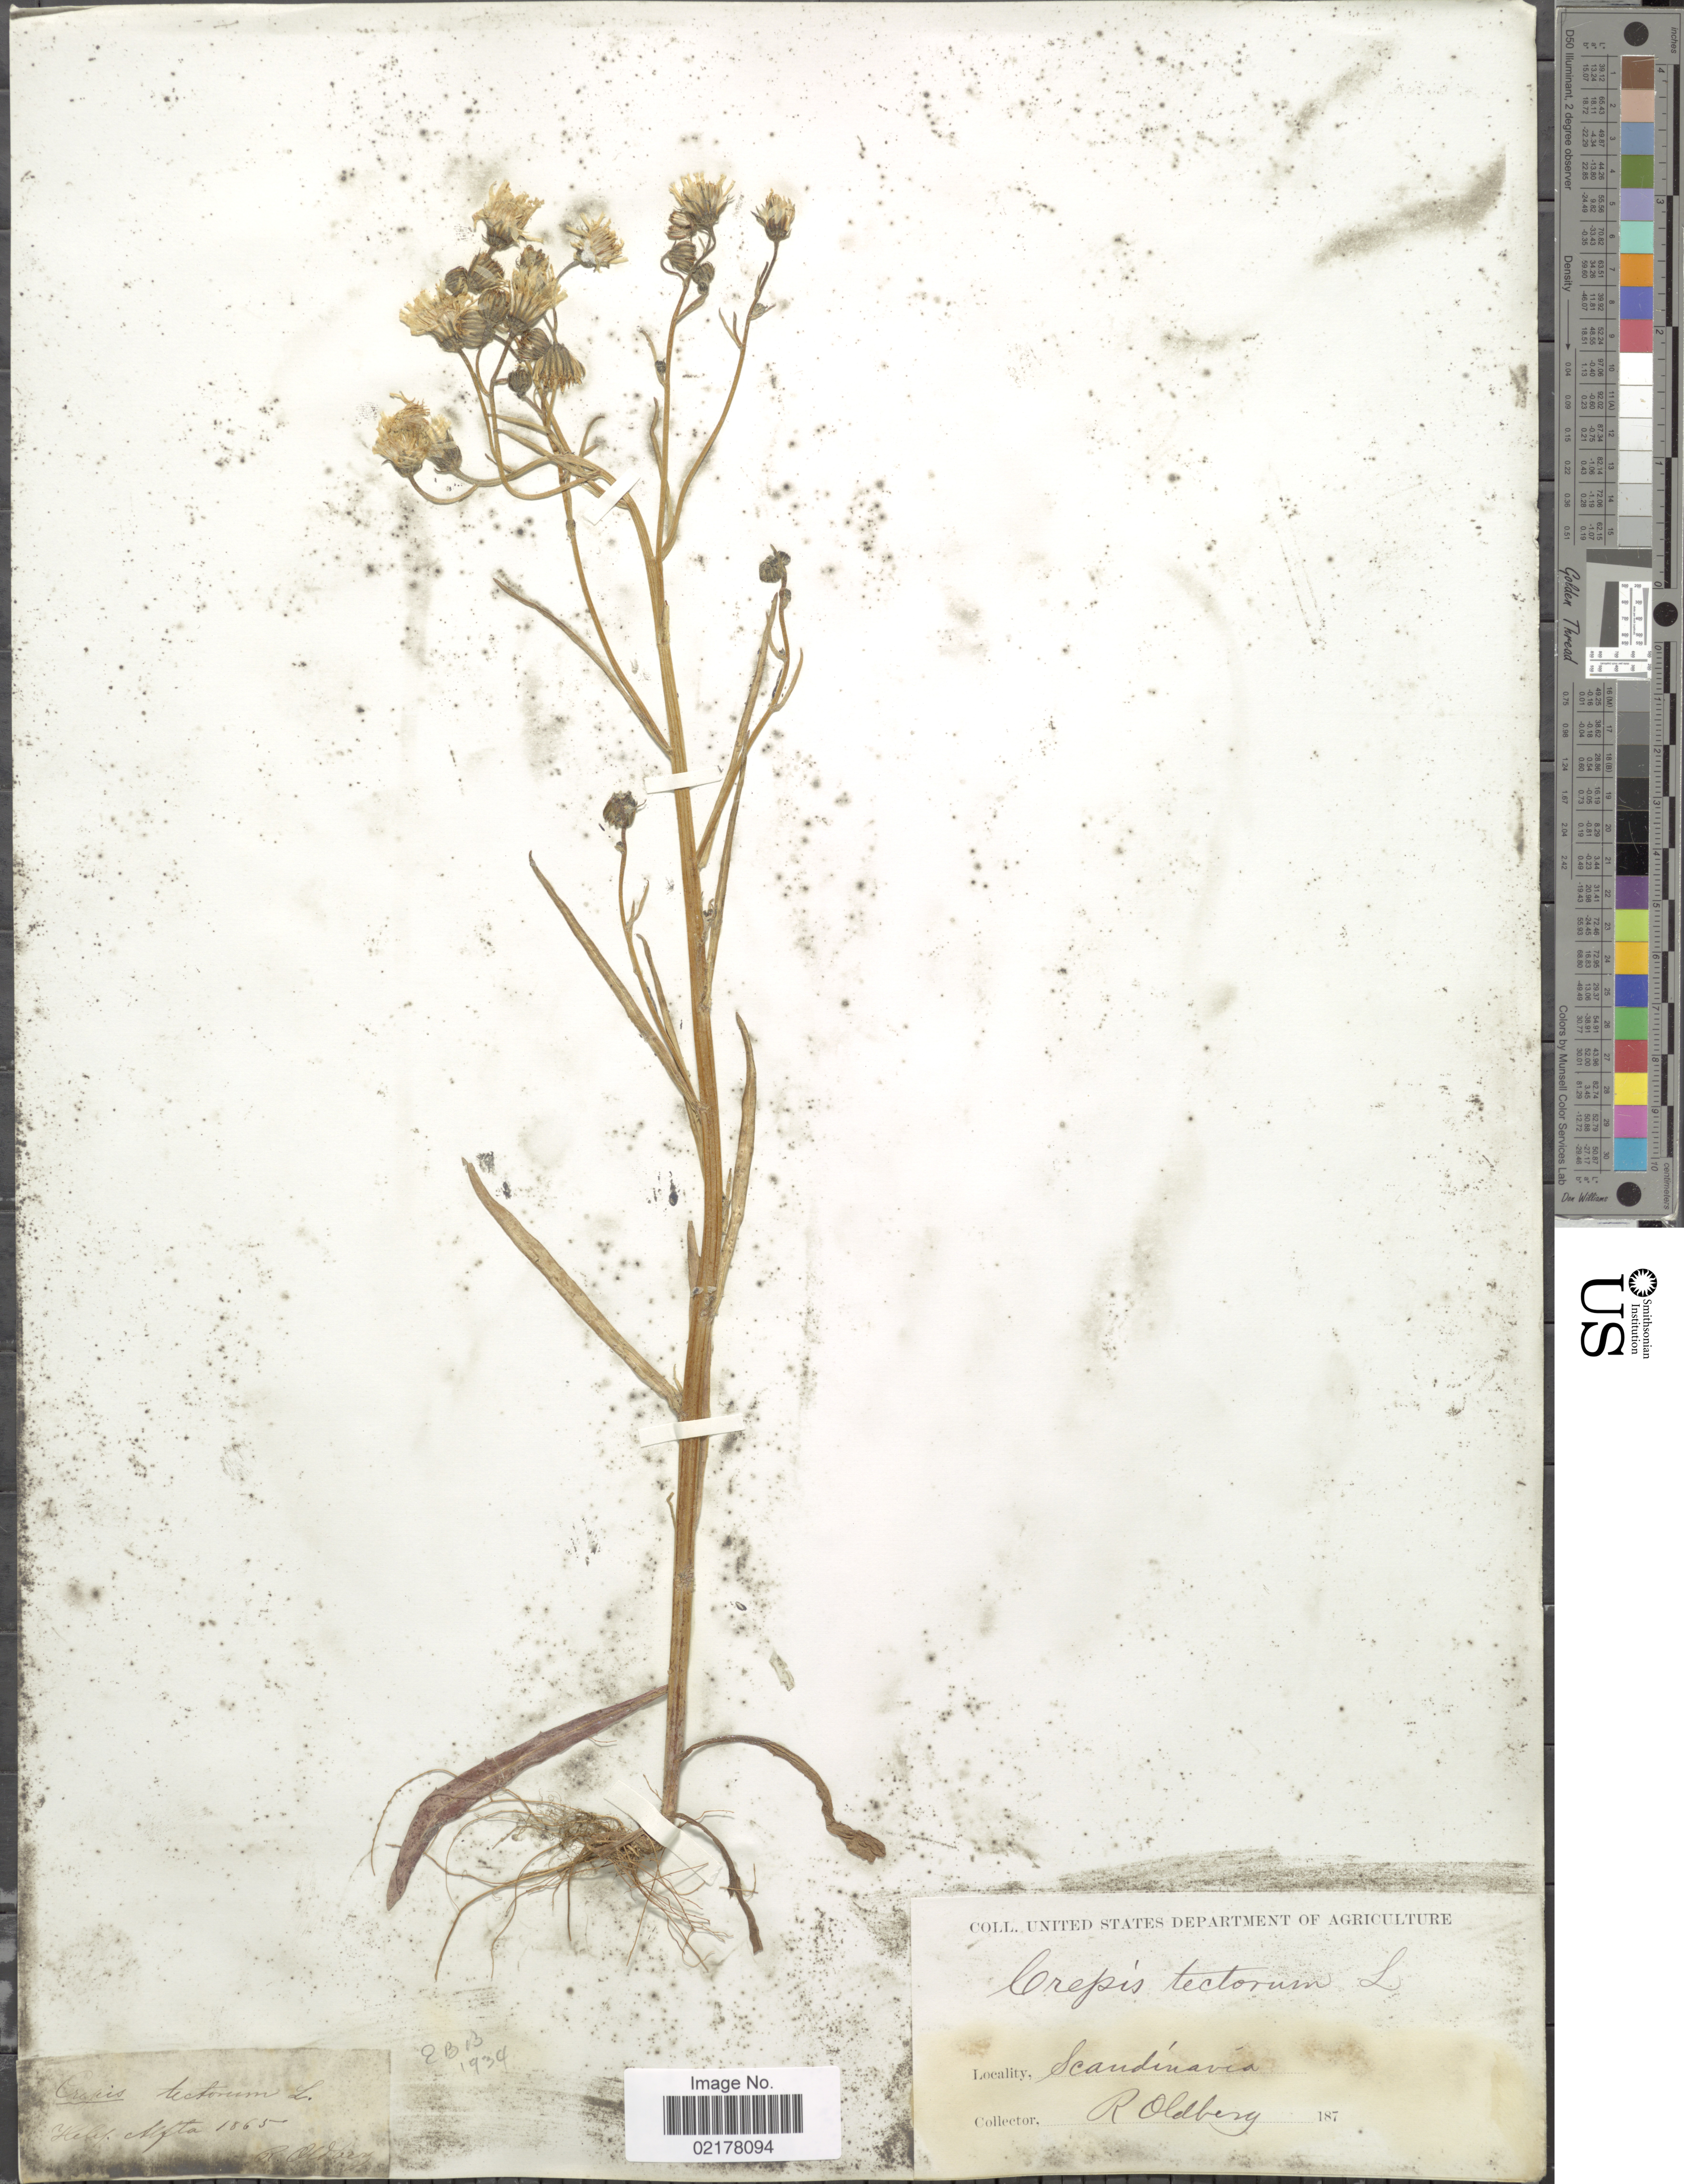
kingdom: Plantae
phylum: Tracheophyta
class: Magnoliopsida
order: Asterales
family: Asteraceae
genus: Crepis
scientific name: Crepis tectorum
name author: L.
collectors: R. Oldberg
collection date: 1865-09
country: Sweden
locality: Helsl. Alfta Scandinavicae